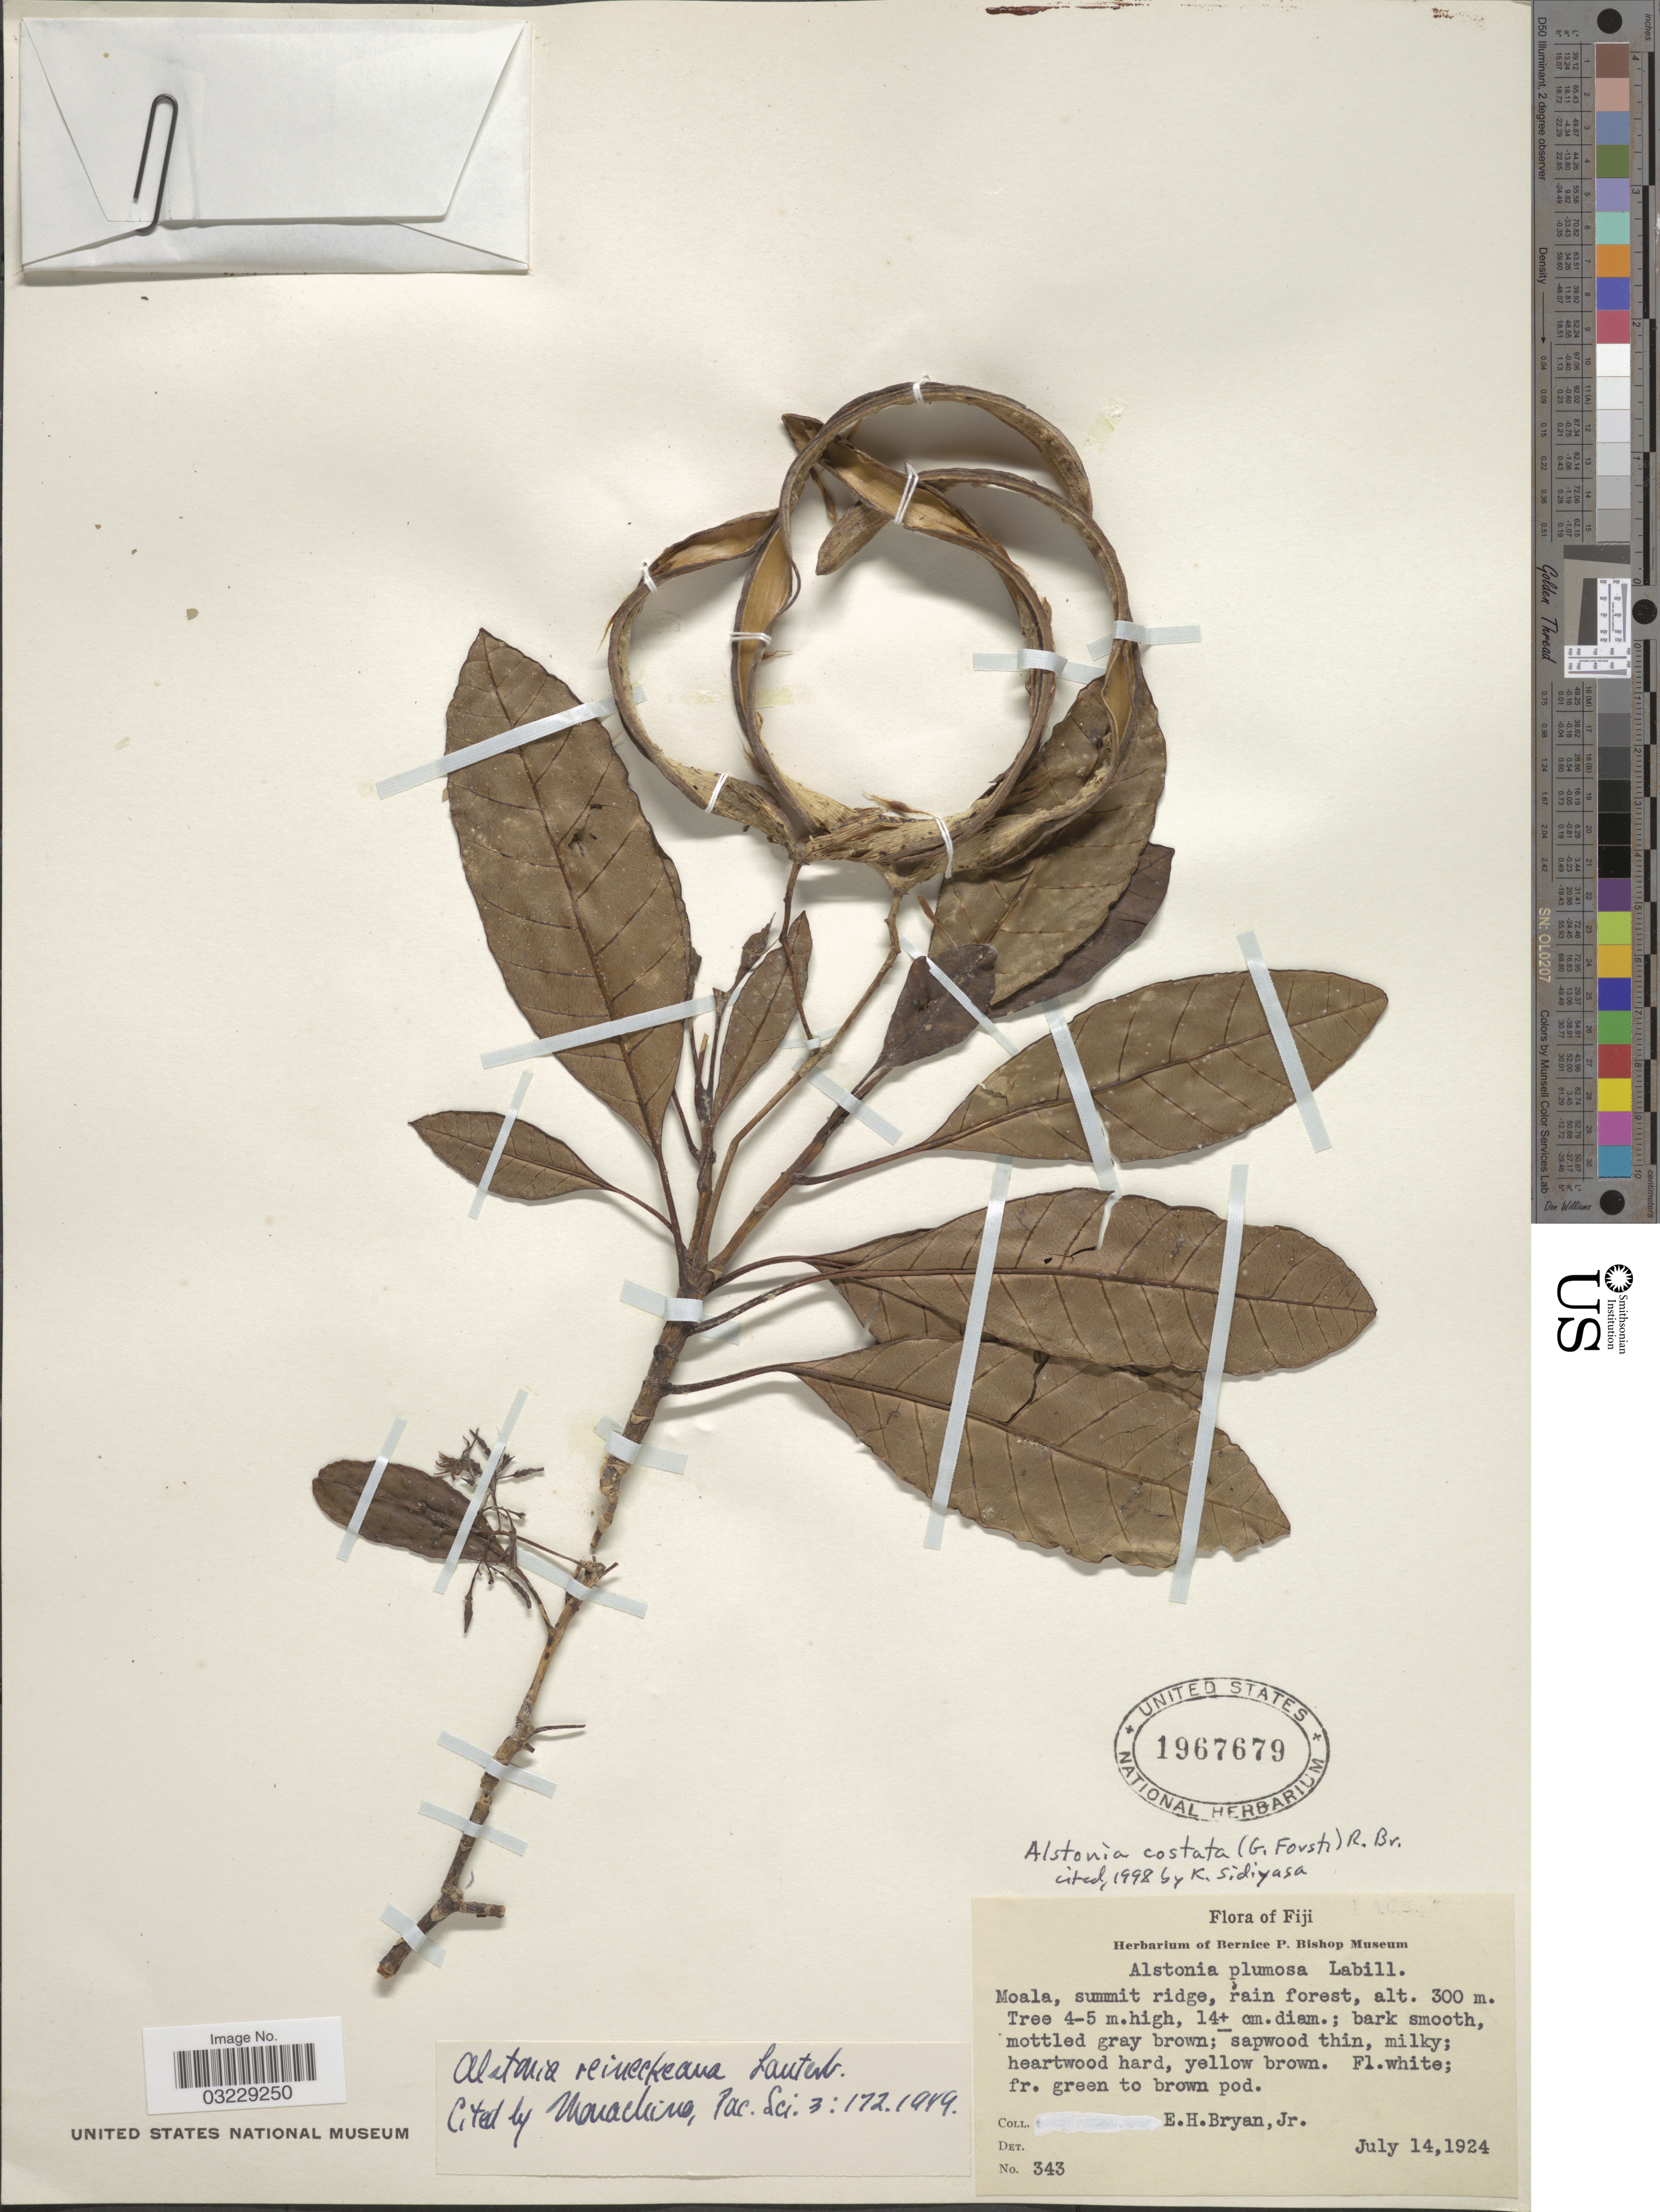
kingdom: Plantae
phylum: Tracheophyta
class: Magnoliopsida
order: Gentianales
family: Apocynaceae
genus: Alstonia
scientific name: Alstonia sp.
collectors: E. Bryan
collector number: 343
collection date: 1924-07-14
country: Fiji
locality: Moala, summit ridge, rain forest.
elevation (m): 300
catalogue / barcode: US 1967679